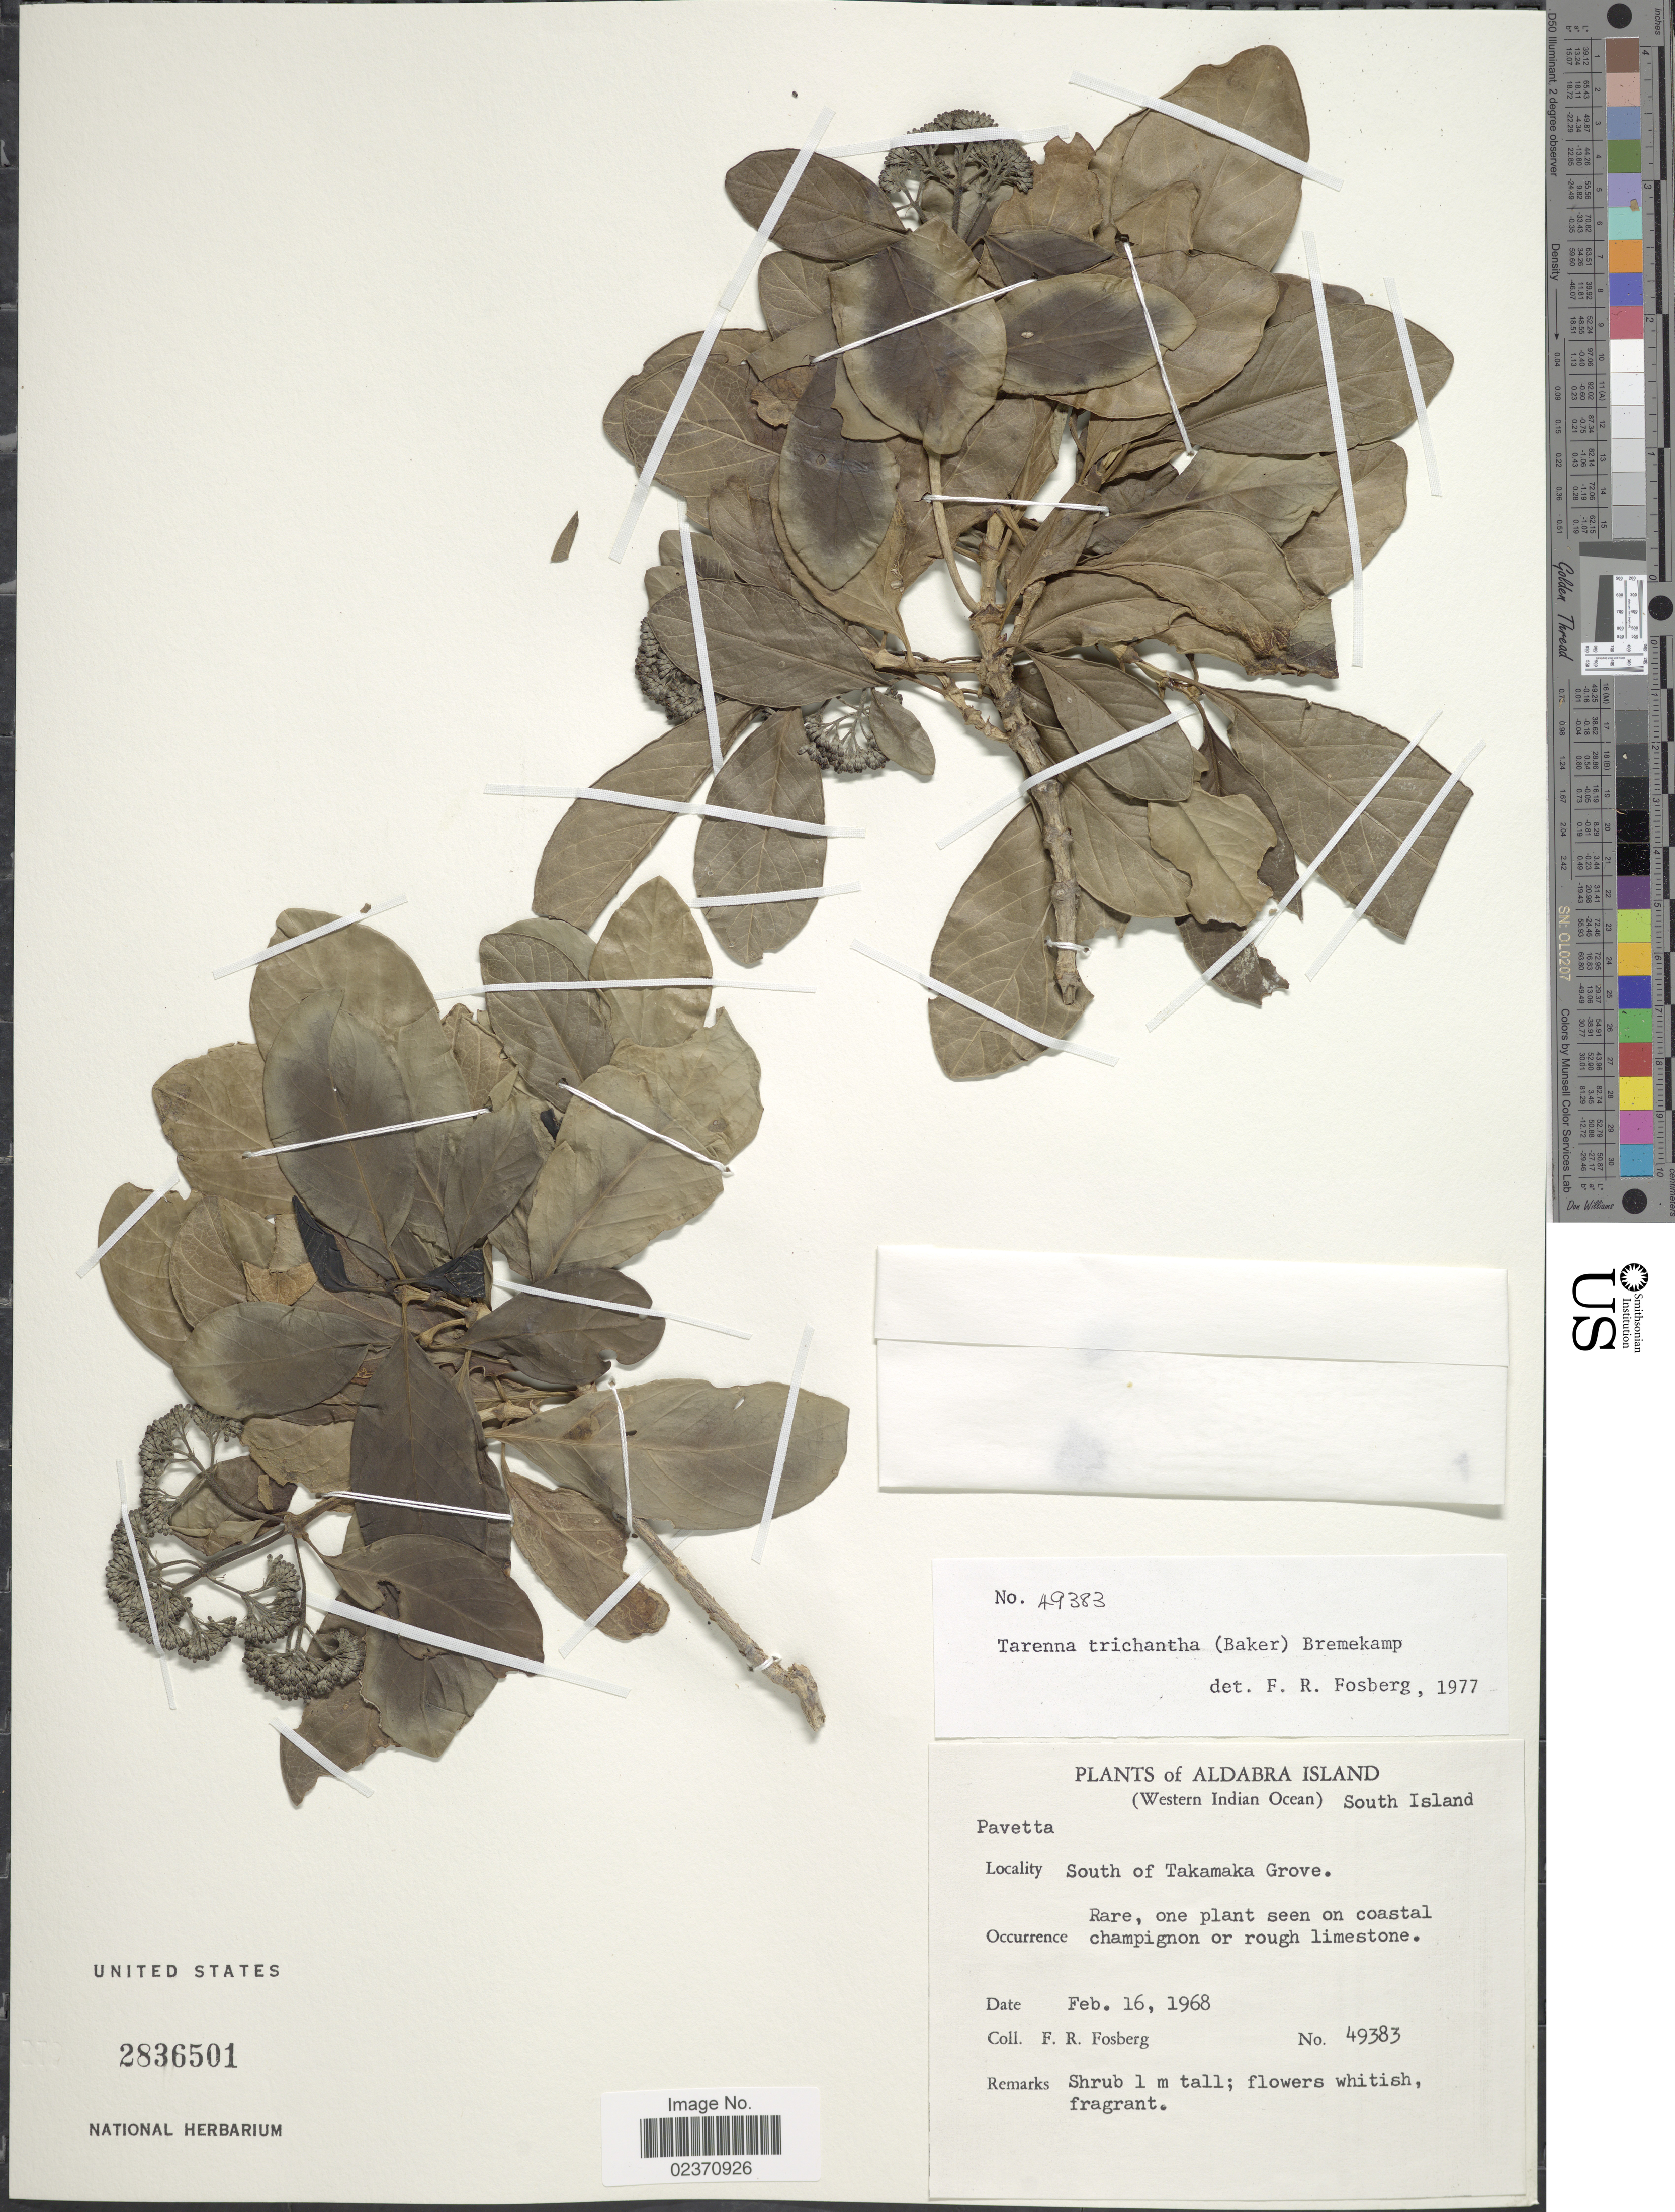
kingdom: Plantae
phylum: Tracheophyta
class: Magnoliopsida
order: Gentianales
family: Rubiaceae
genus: Paracephaelis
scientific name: Paracephaelis trichantha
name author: (Baker) De Block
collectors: F. R. Fosberg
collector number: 49383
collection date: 1968-02-16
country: Seychelles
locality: Aldabra Island (Western Indian Ocean) South Island, South of Takamaka Grove.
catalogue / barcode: US 2836501